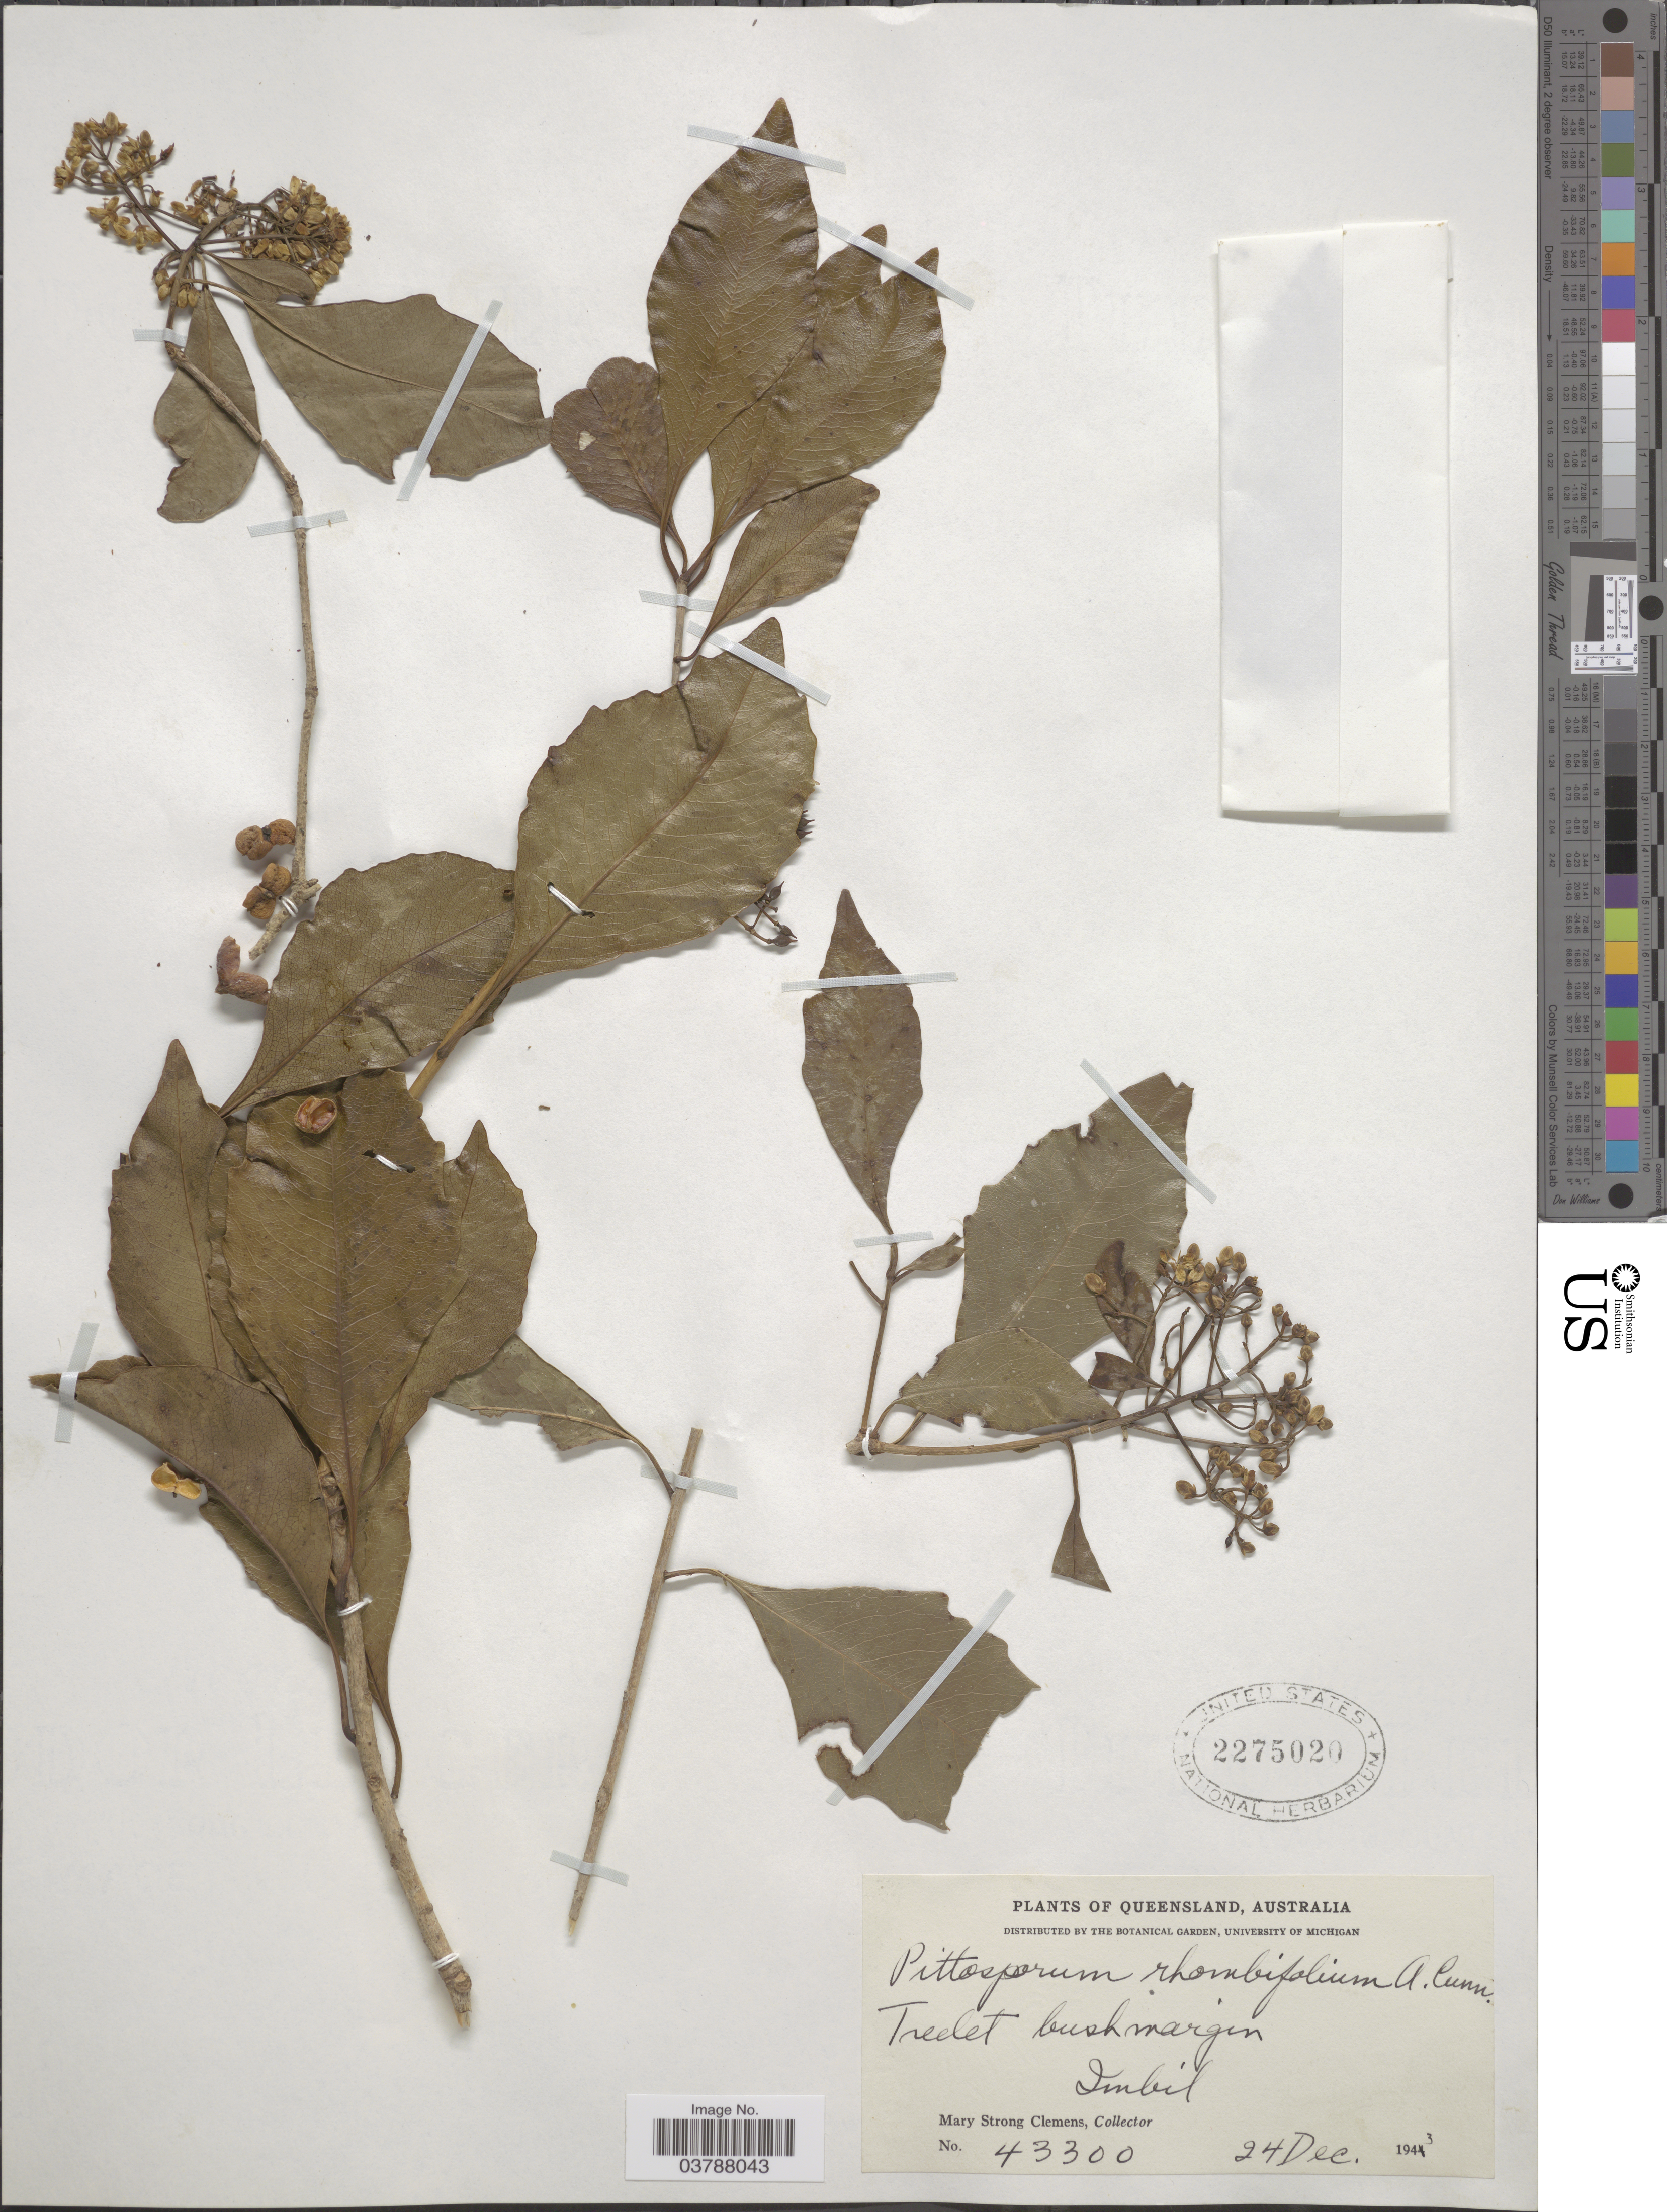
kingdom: Plantae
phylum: Tracheophyta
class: Magnoliopsida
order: Apiales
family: Pittosporaceae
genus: Auranticarpa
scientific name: Auranticarpa rhombifolia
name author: L.W. Cayzer et al.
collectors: M. S. Clemens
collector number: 43300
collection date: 1943-12-24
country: Australia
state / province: Queensland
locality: Imbil.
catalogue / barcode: US 2275020